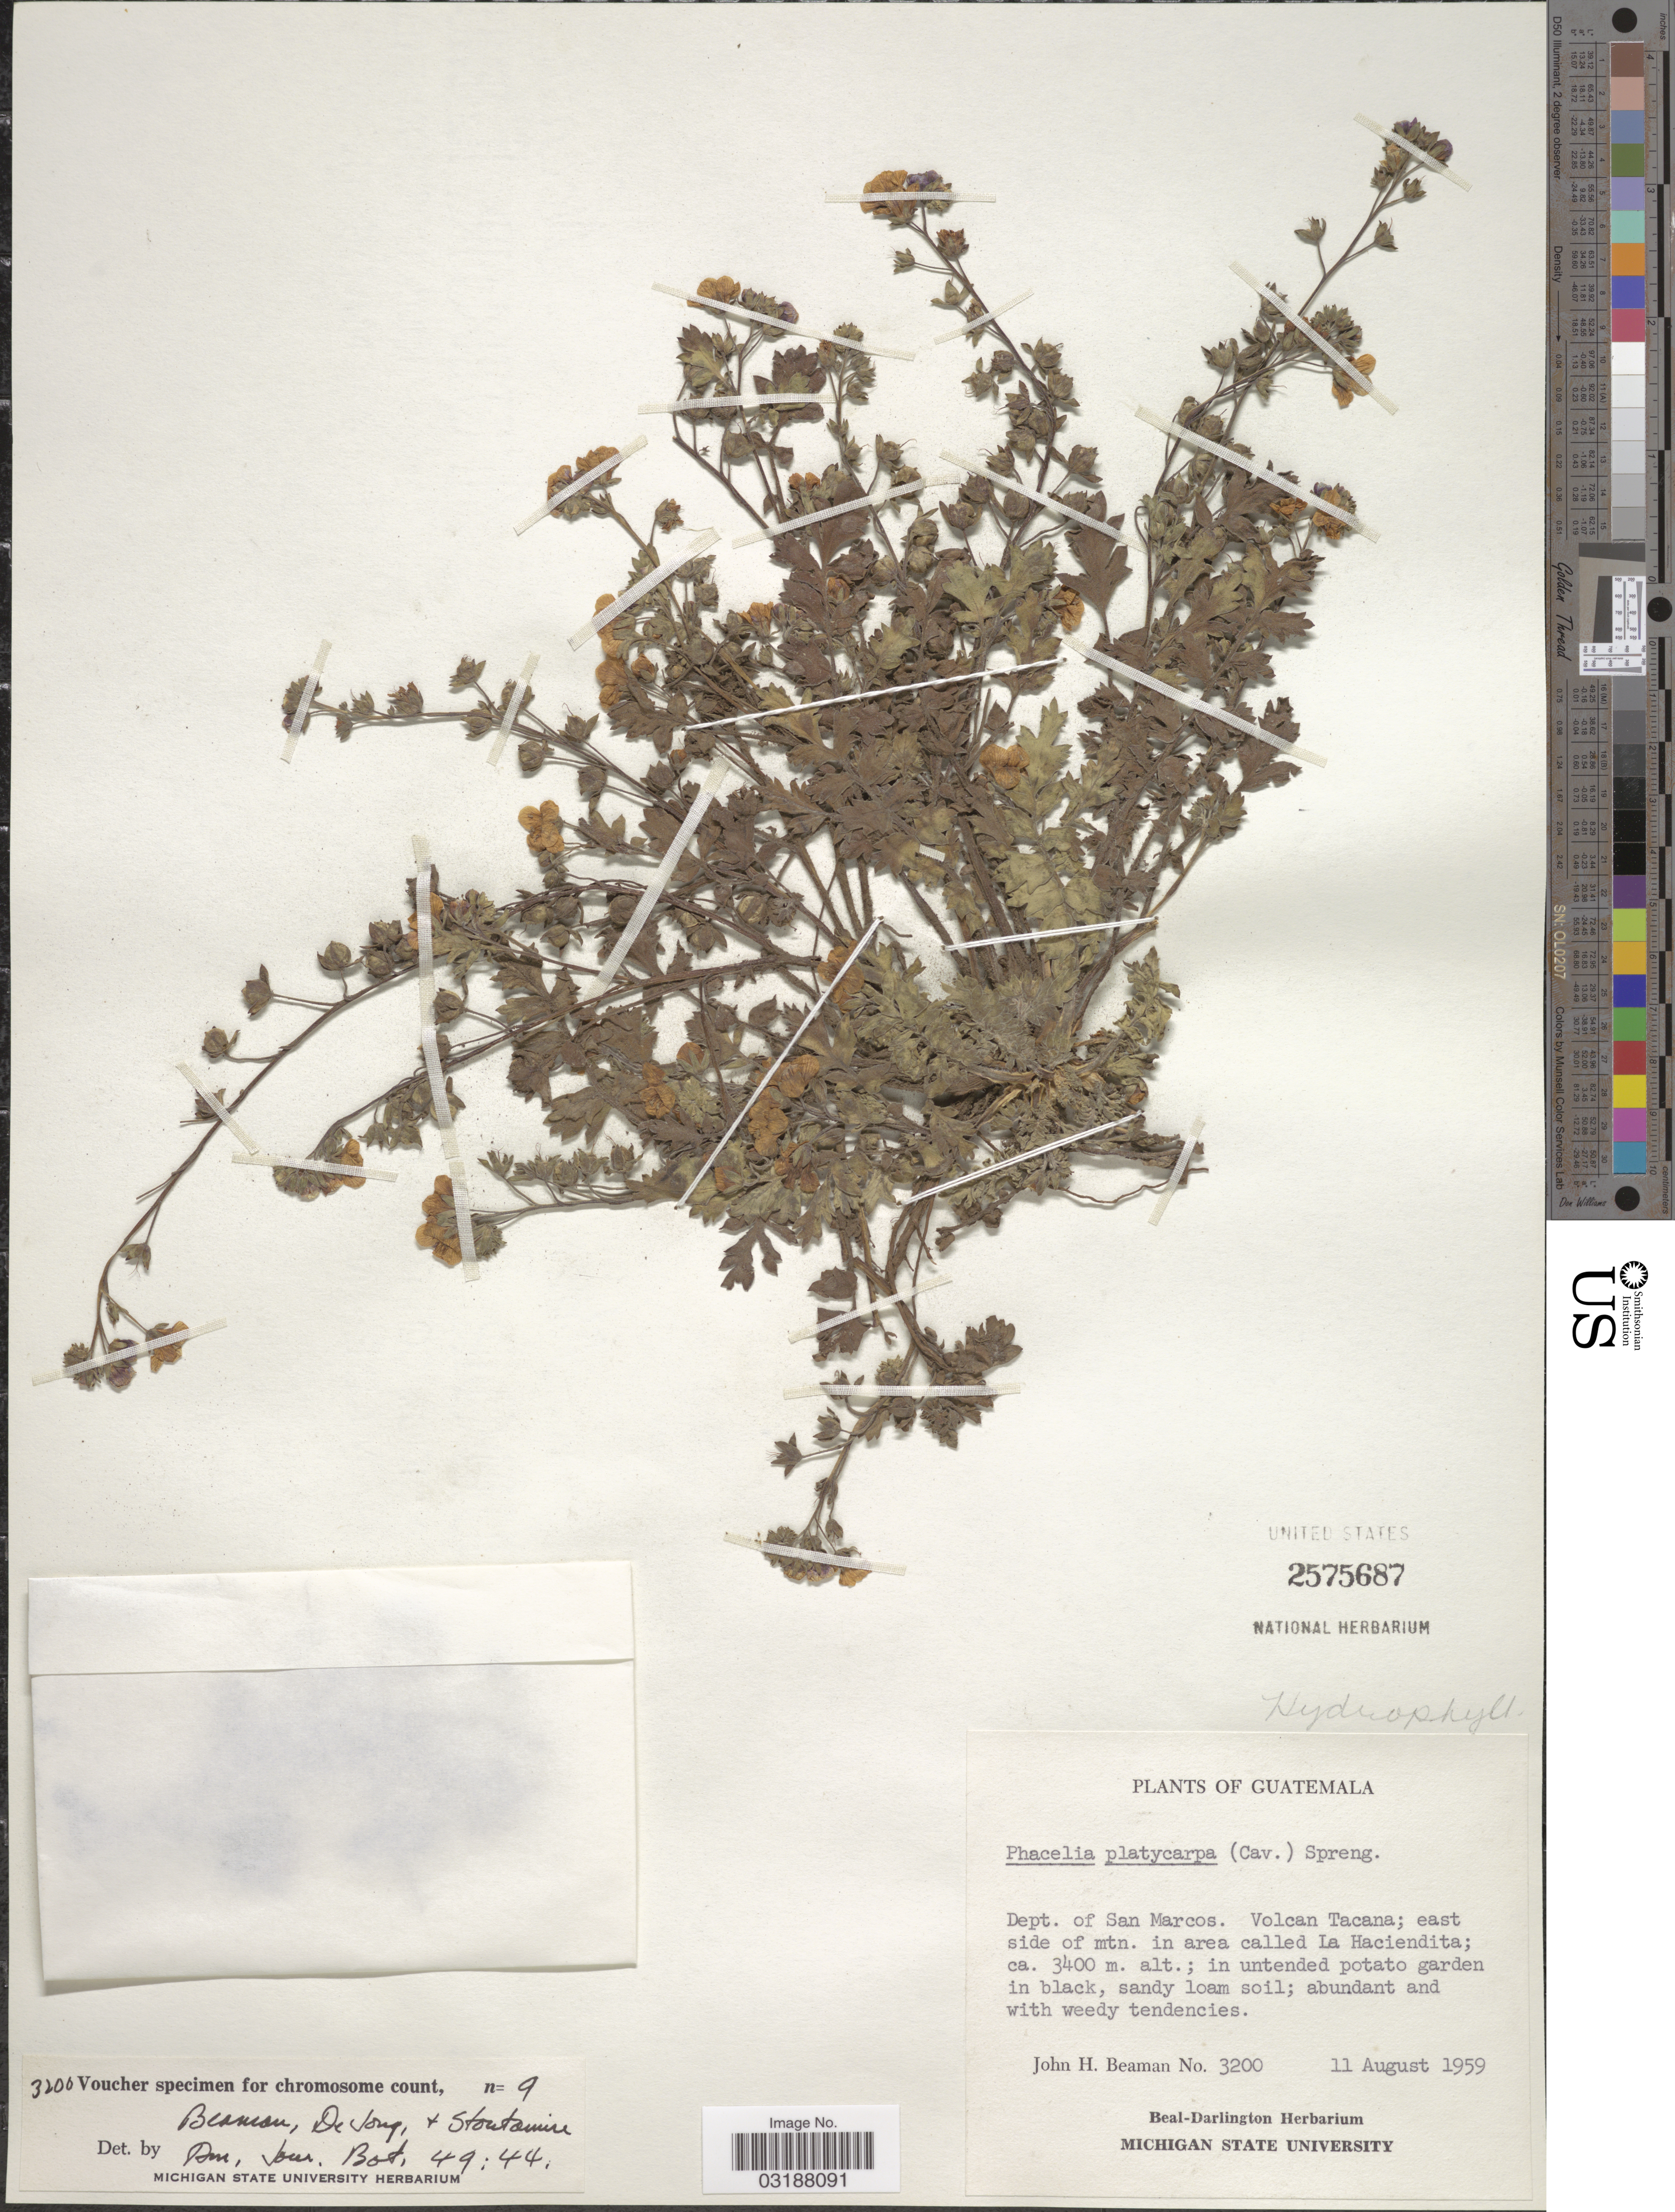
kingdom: Plantae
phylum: Tracheophyta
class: Magnoliopsida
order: Boraginales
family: Hydrophyllaceae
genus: Phacelia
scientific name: Phacelia platycarpa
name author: (Cav.) Spreng.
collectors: J. H. Beaman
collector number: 3200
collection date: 1959-08-11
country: Guatemala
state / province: San Marcos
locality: Dept. of San Marcos, Volcan Tacana; east side of mtn, in area called La Haciendita.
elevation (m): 3400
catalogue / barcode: US 2575687